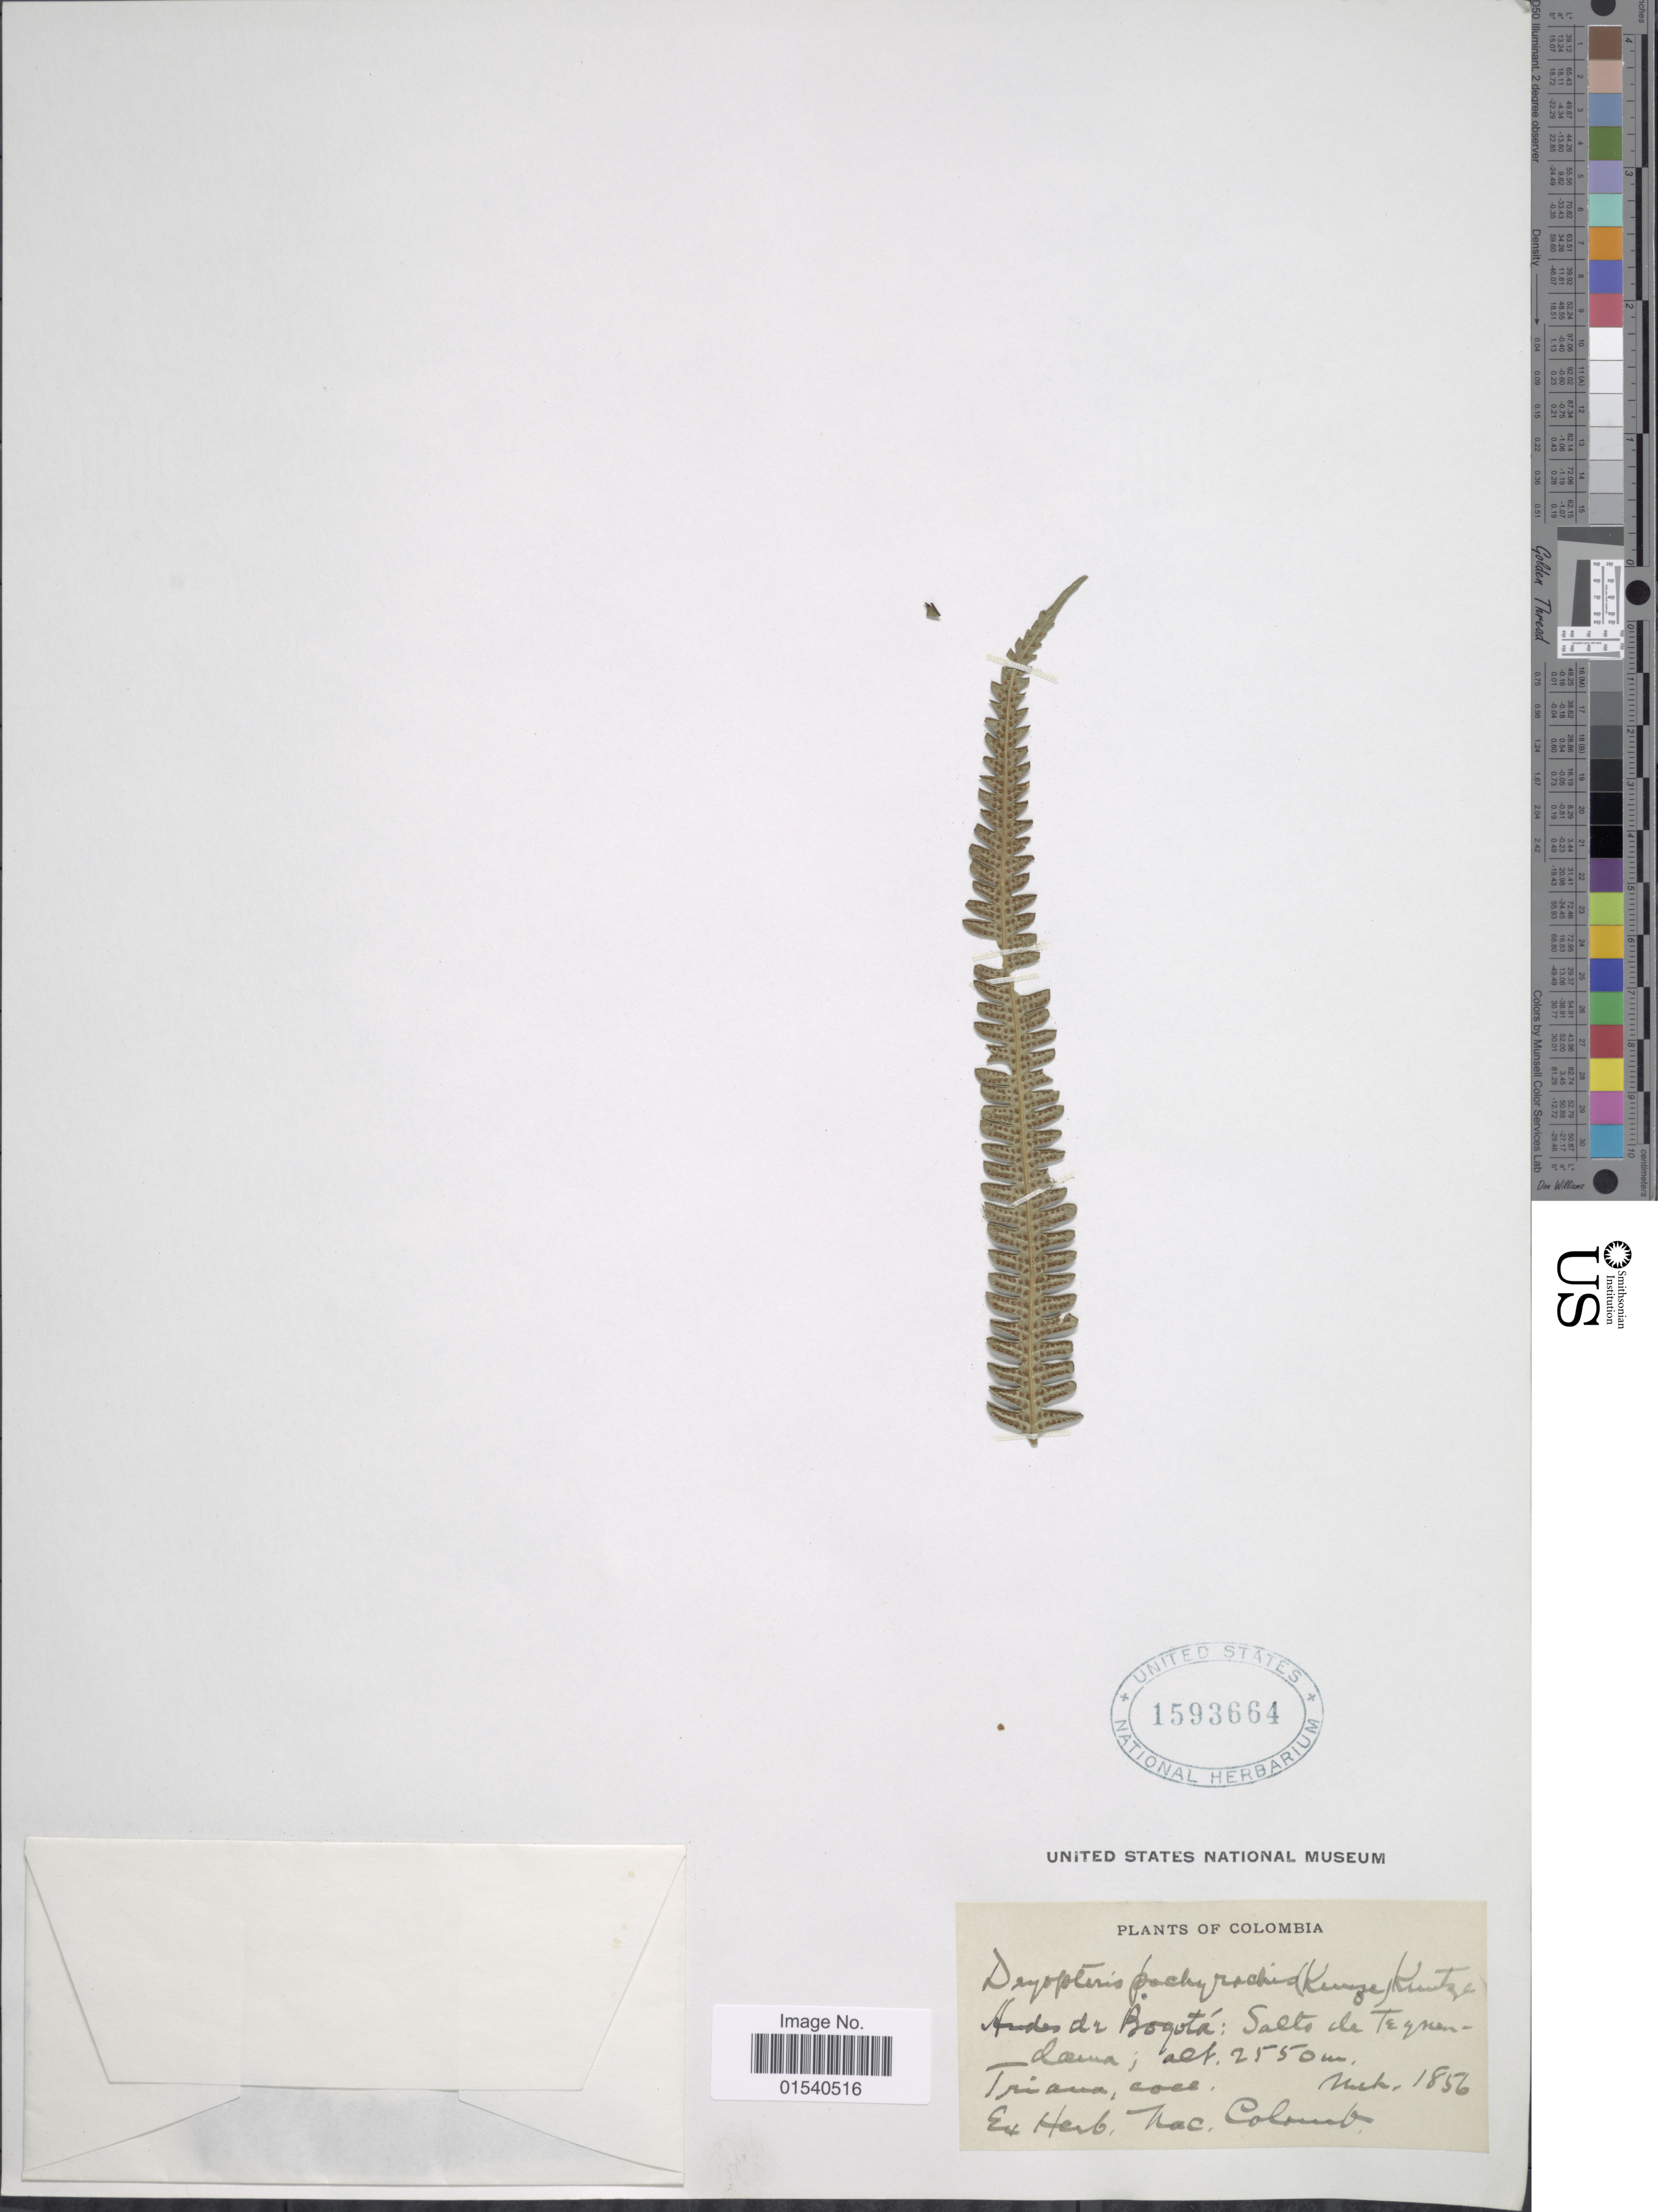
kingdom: Plantae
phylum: Tracheophyta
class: Polypodiopsida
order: Polypodiales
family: Thelypteridaceae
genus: Amauropelta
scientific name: Amauropelta pachyrachis (Kunze) comb. nov., ined 2015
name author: (Kunze)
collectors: Triana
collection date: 1856-03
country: Colombia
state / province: Bogota D.C.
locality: Andes de Bogotá: Salto de Teqneudama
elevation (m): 2550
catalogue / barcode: US 1593664